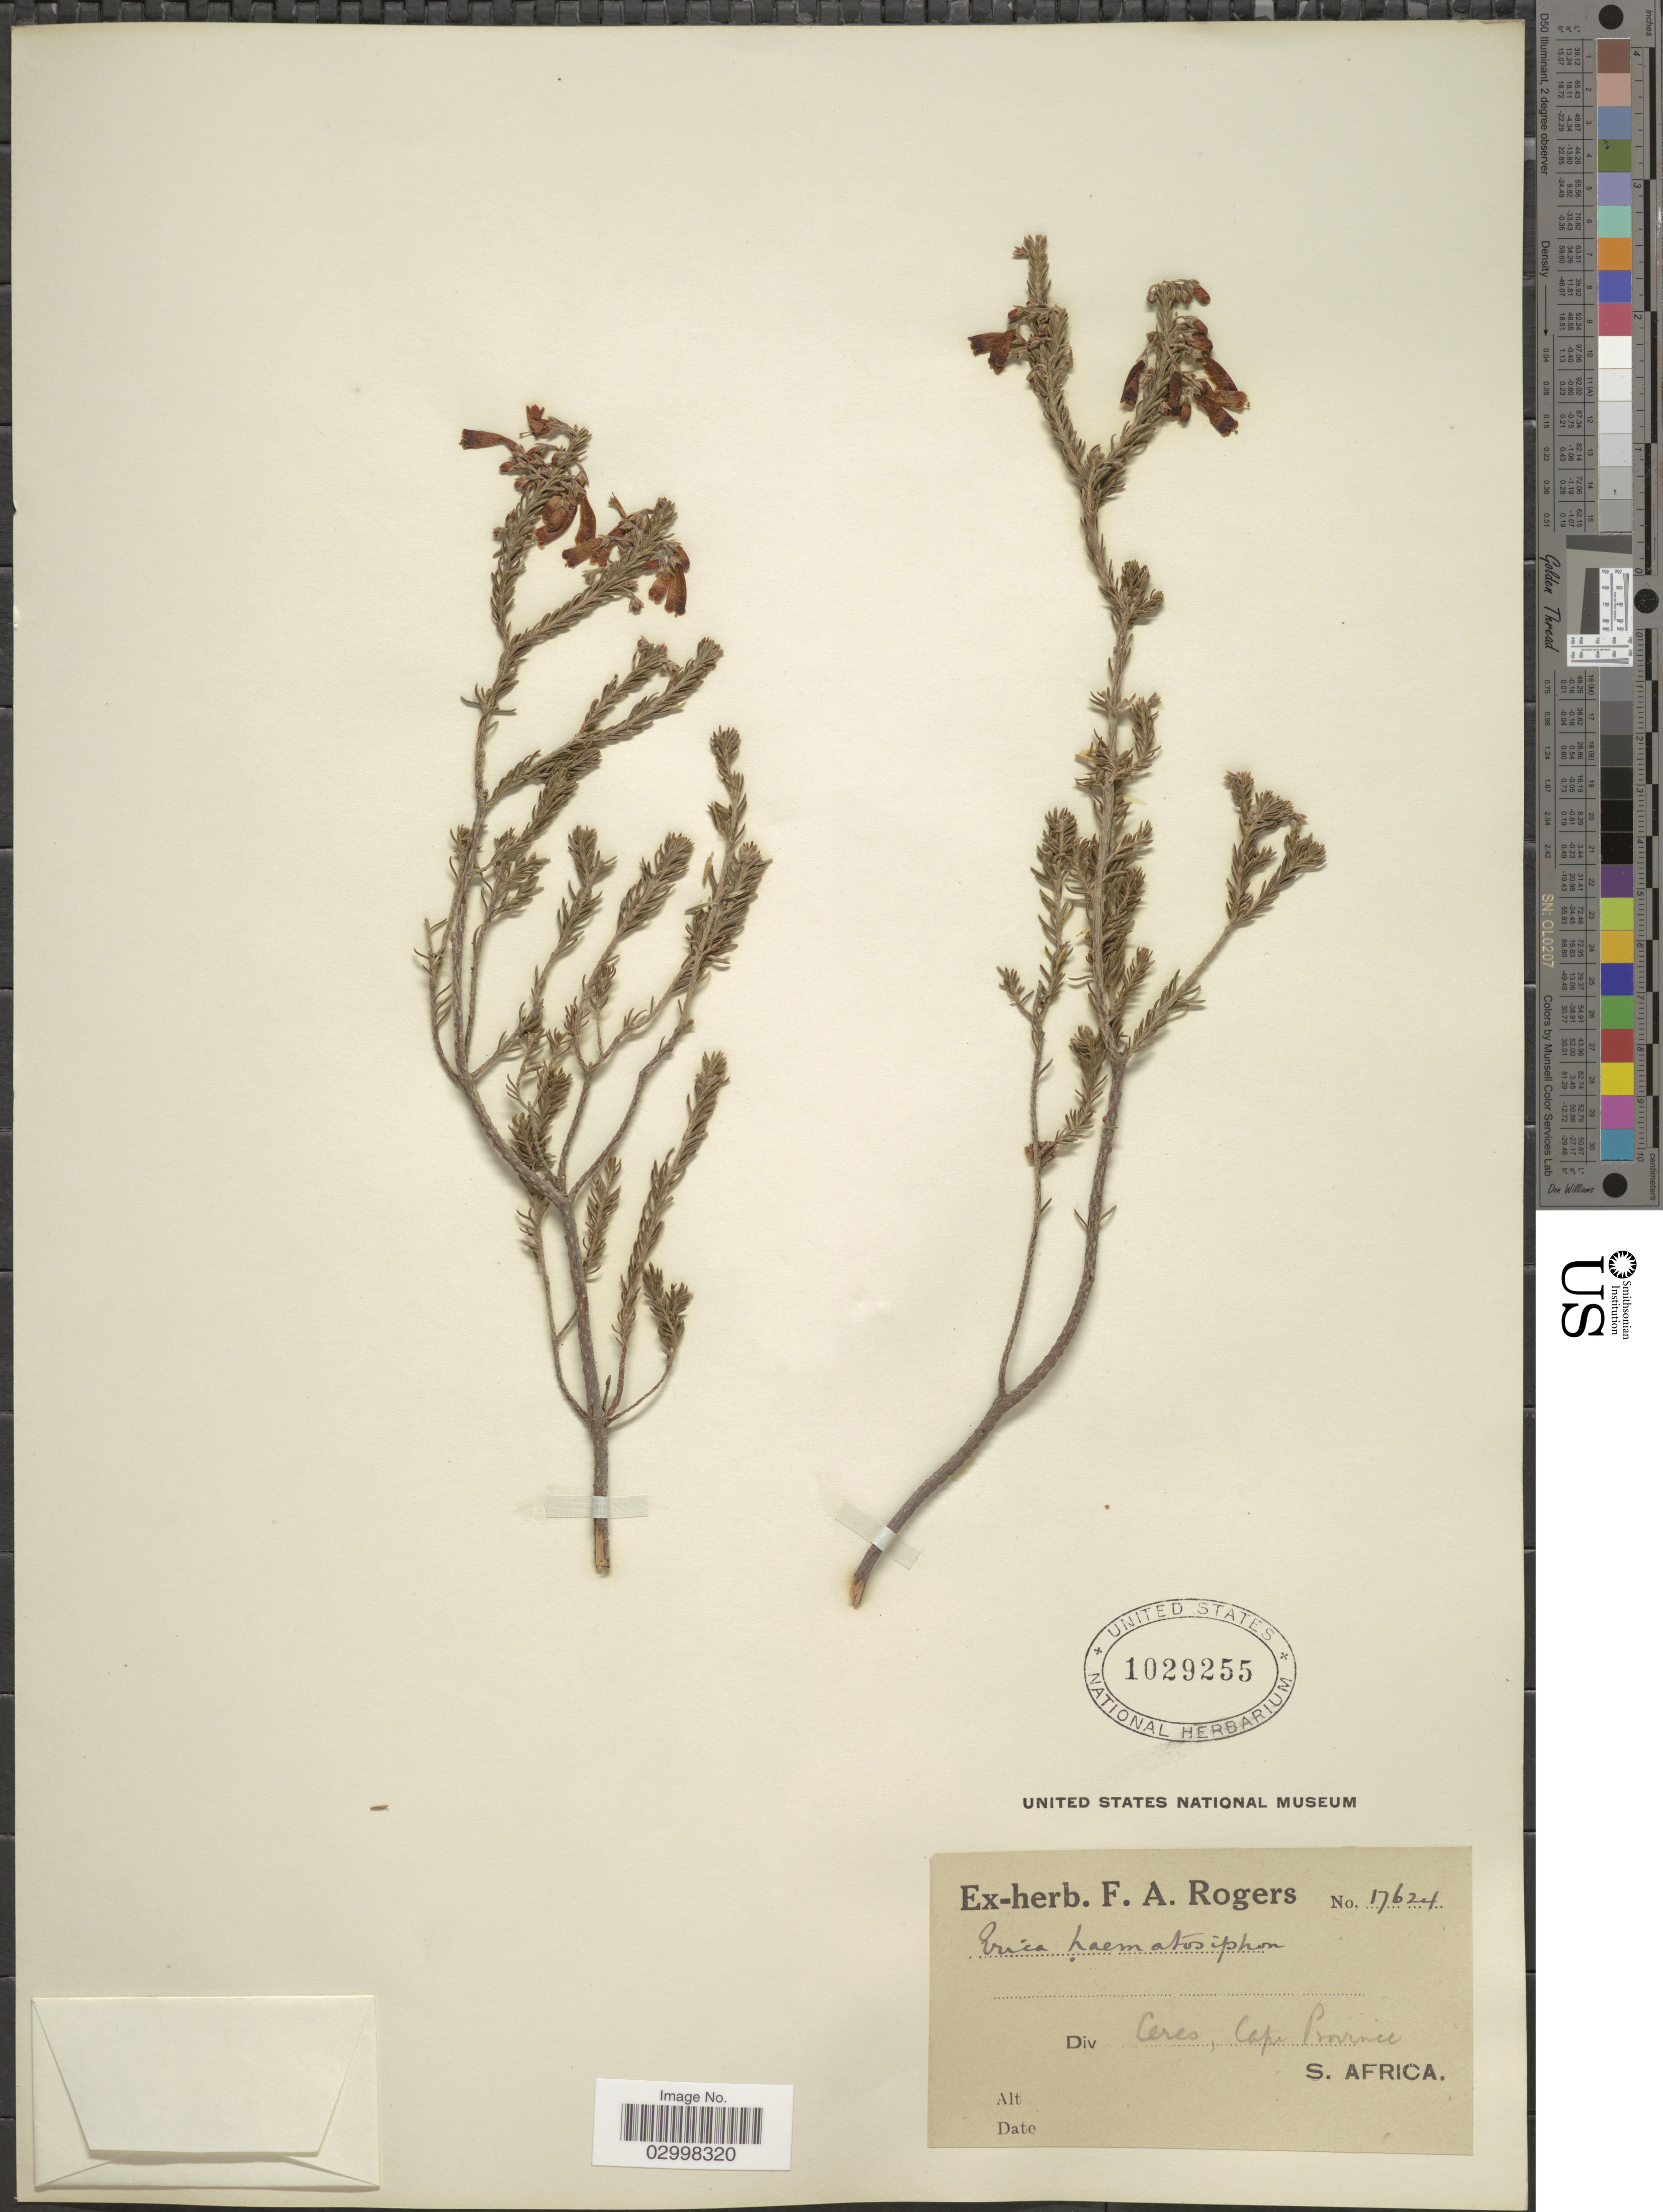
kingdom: Plantae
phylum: Tracheophyta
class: Magnoliopsida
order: Ericales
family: Ericaceae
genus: Erica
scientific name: Erica haematosiphon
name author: Guthrie & Bolus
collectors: ex herb. F. A. Rogers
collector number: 17624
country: South Africa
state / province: Western Cape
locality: Div Ceres.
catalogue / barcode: US 1029255